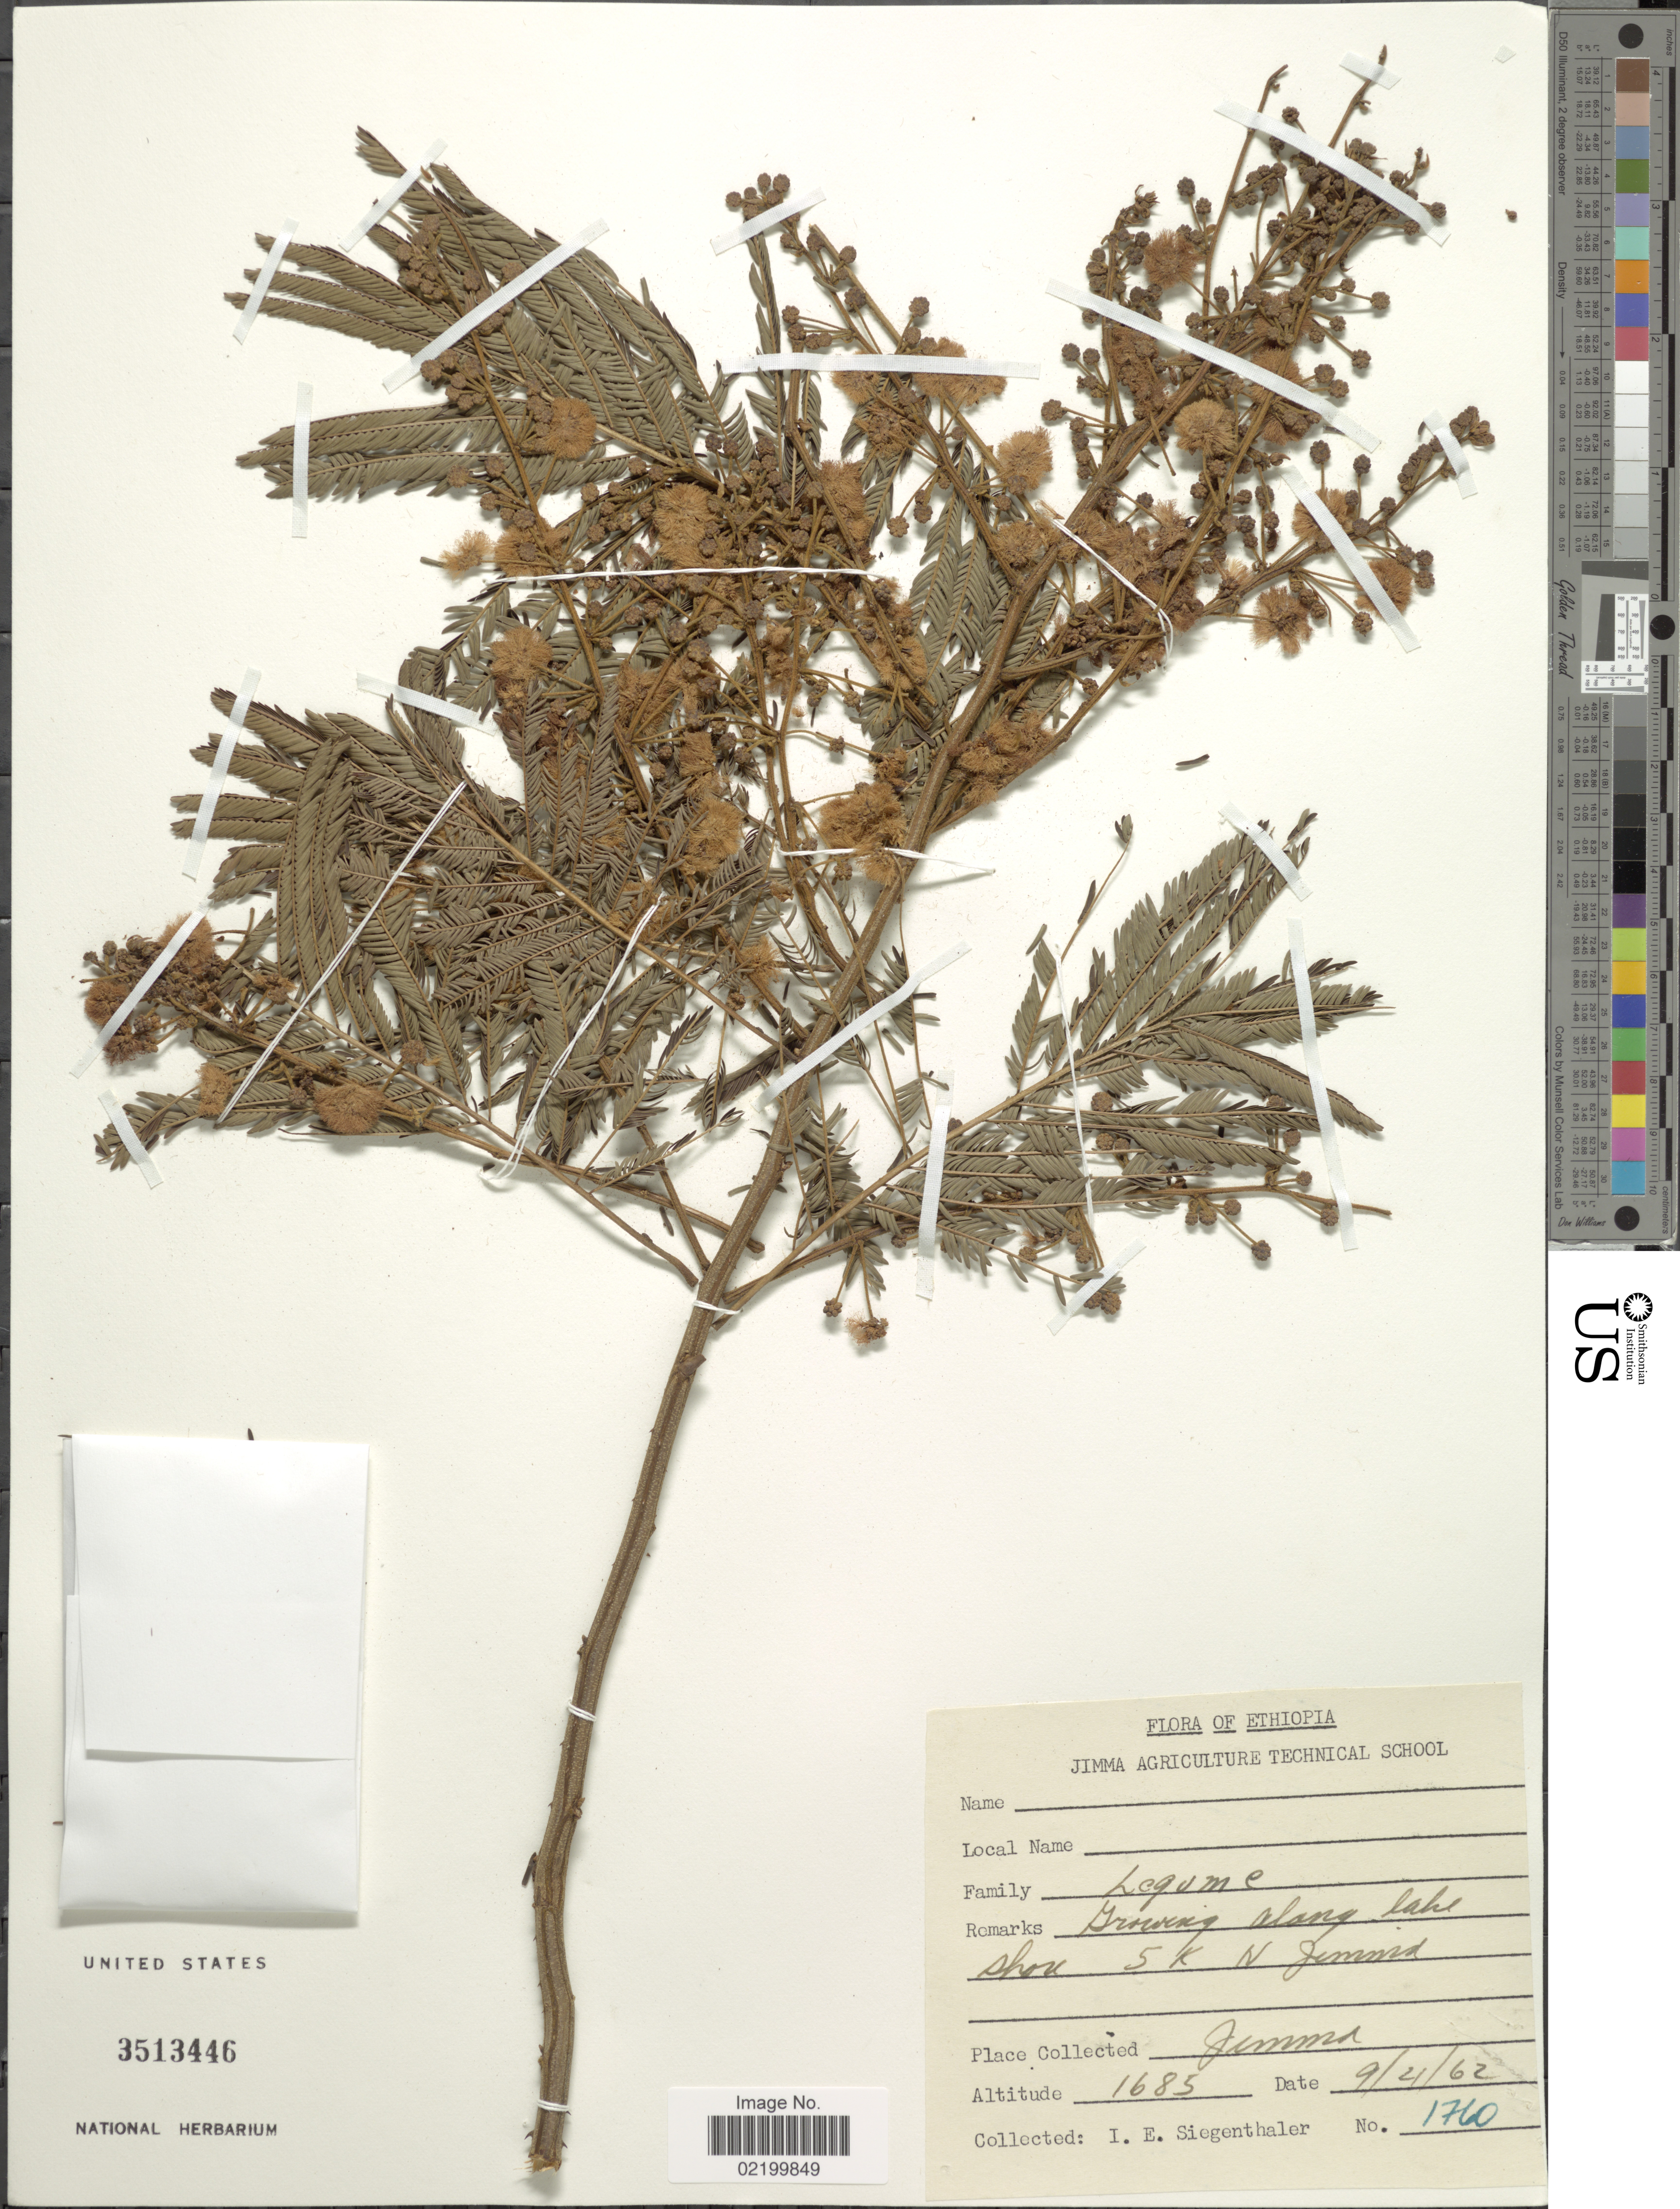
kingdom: Plantae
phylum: Tracheophyta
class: Magnoliopsida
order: Fabales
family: Fabaceae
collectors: I. Siegenthaler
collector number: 1760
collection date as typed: Transcribed d/m/y: 9/4/62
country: Ethiopia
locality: Growing along lake shore 5k N Jimma.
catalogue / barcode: US 3513446